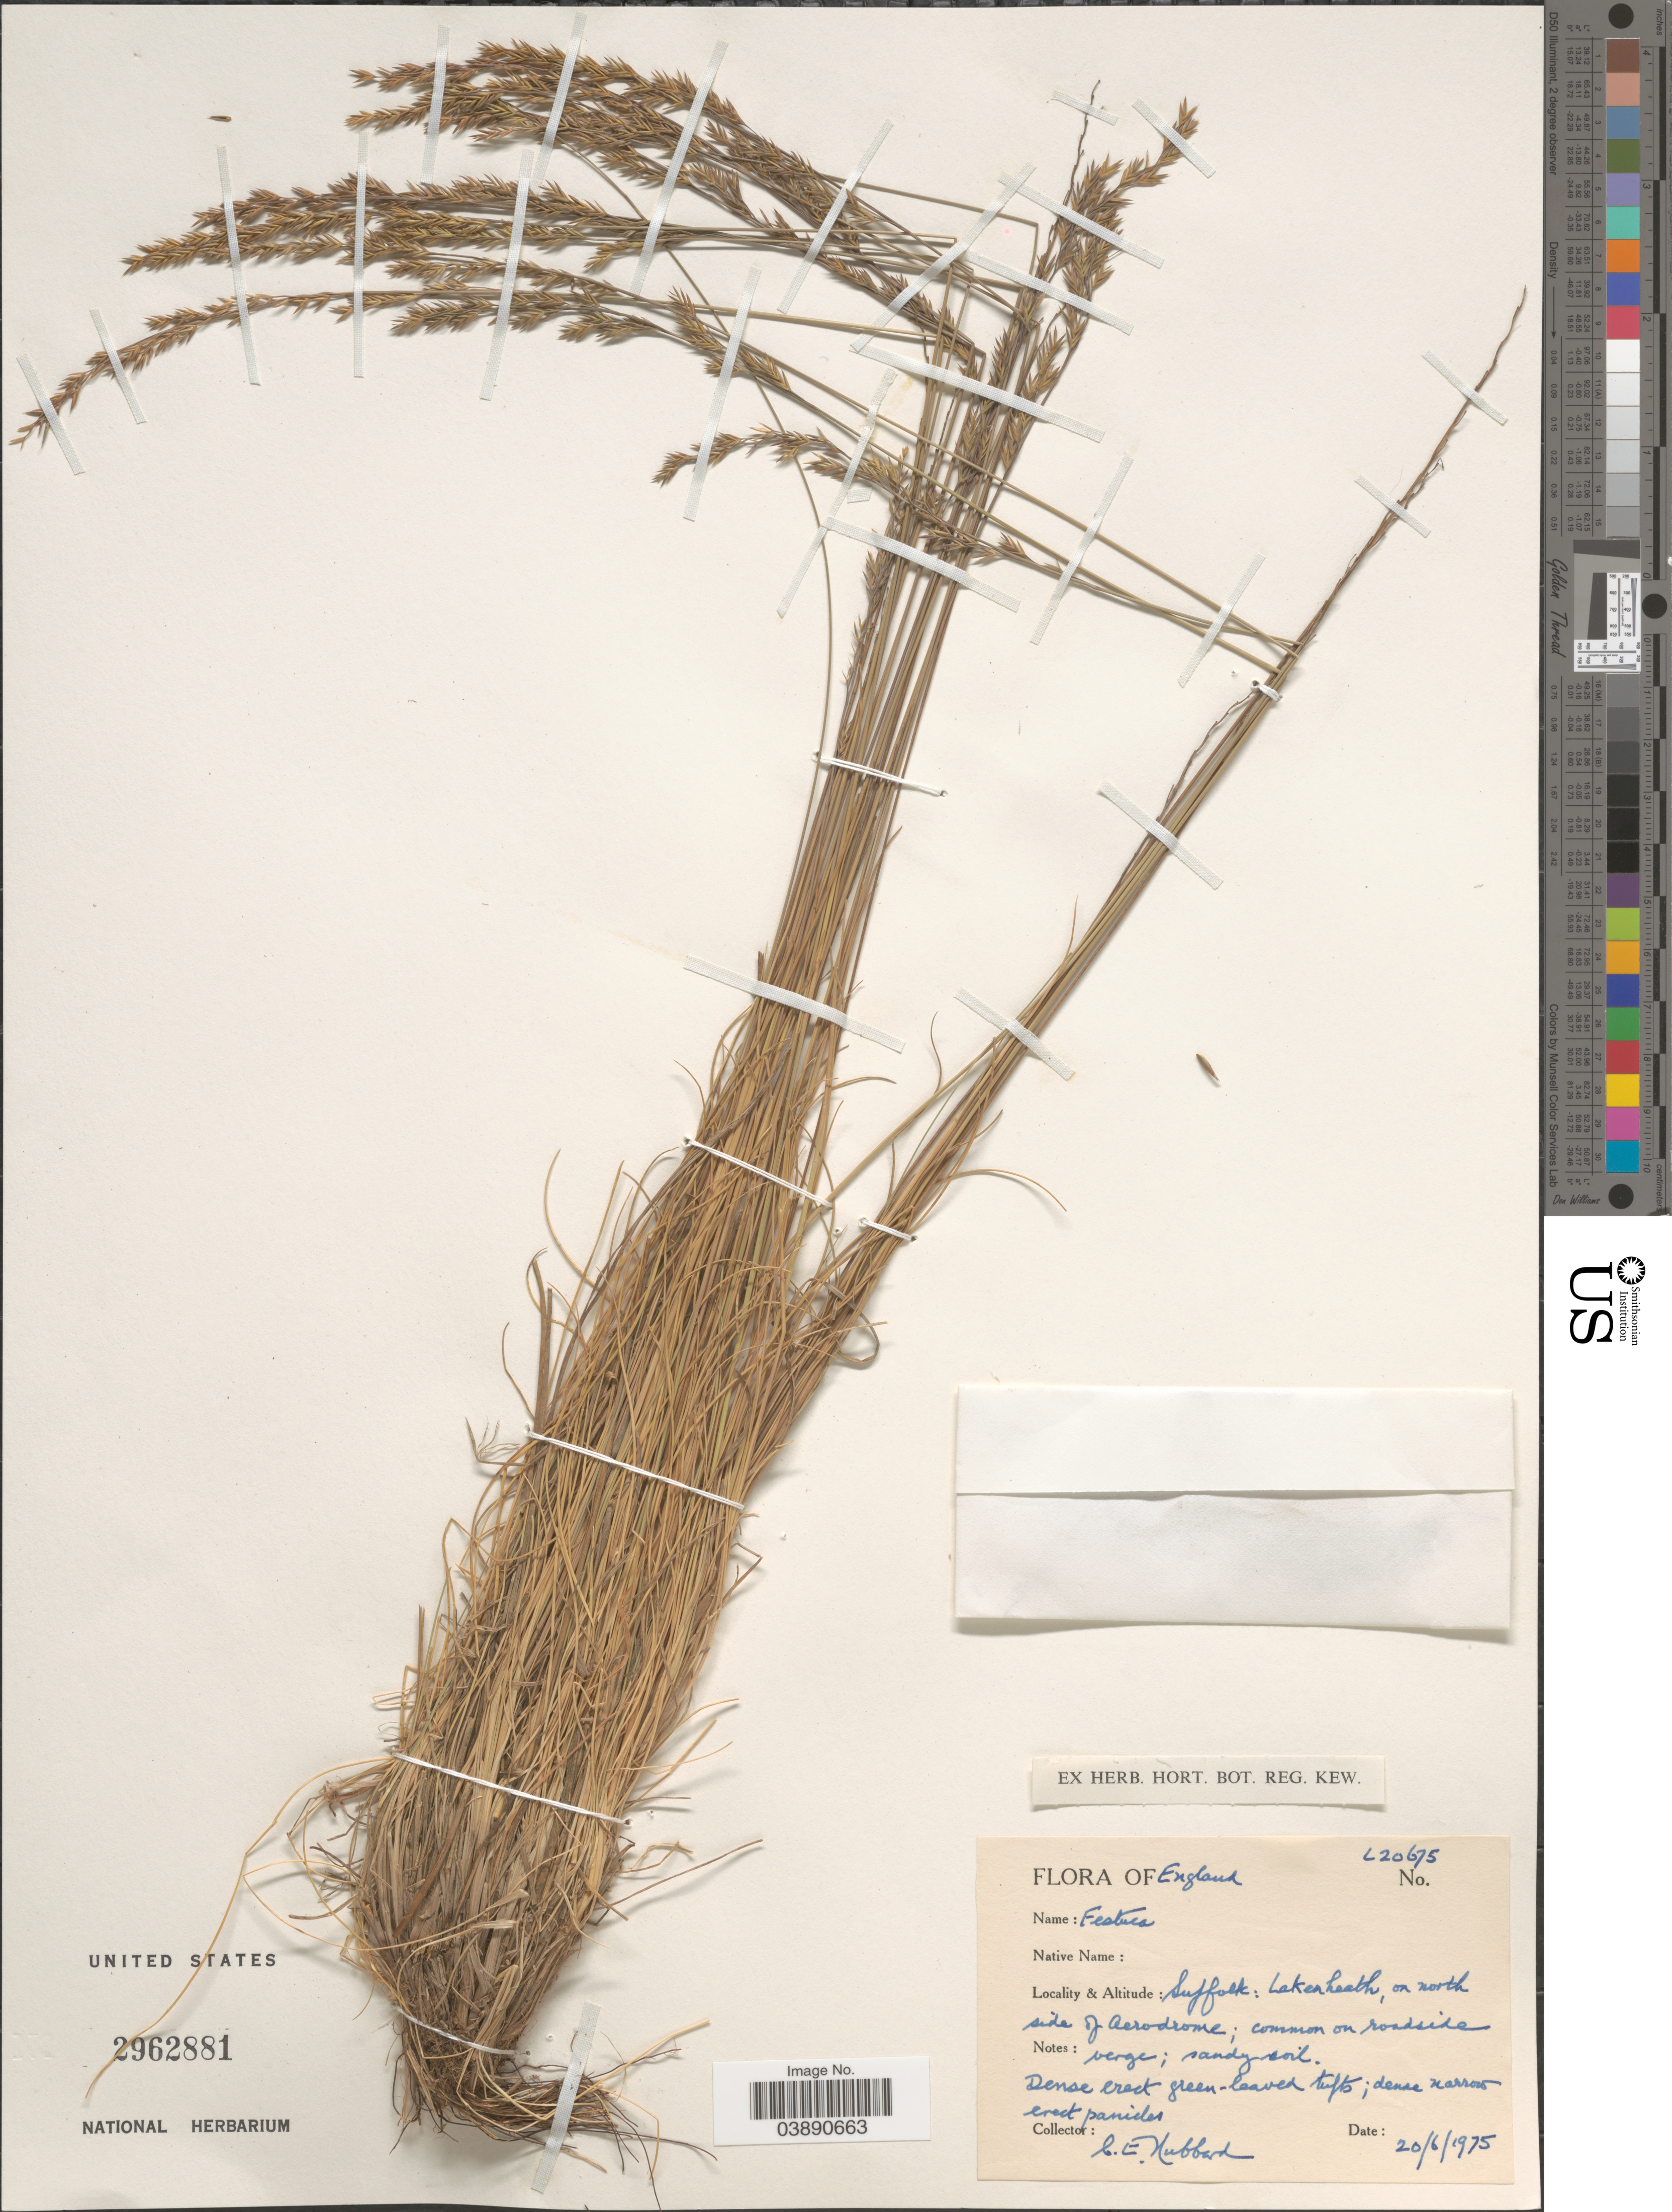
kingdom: Plantae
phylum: Tracheophyta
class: Liliopsida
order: Poales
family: Poaceae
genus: Festuca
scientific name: Festuca sp.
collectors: C. E. Hubbard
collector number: L20675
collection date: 1975-06-20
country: United Kingdom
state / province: England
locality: Suffolk: Lakenheath, on north side of aerodrome; on roadside verge, sandy soil.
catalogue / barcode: US 2962881